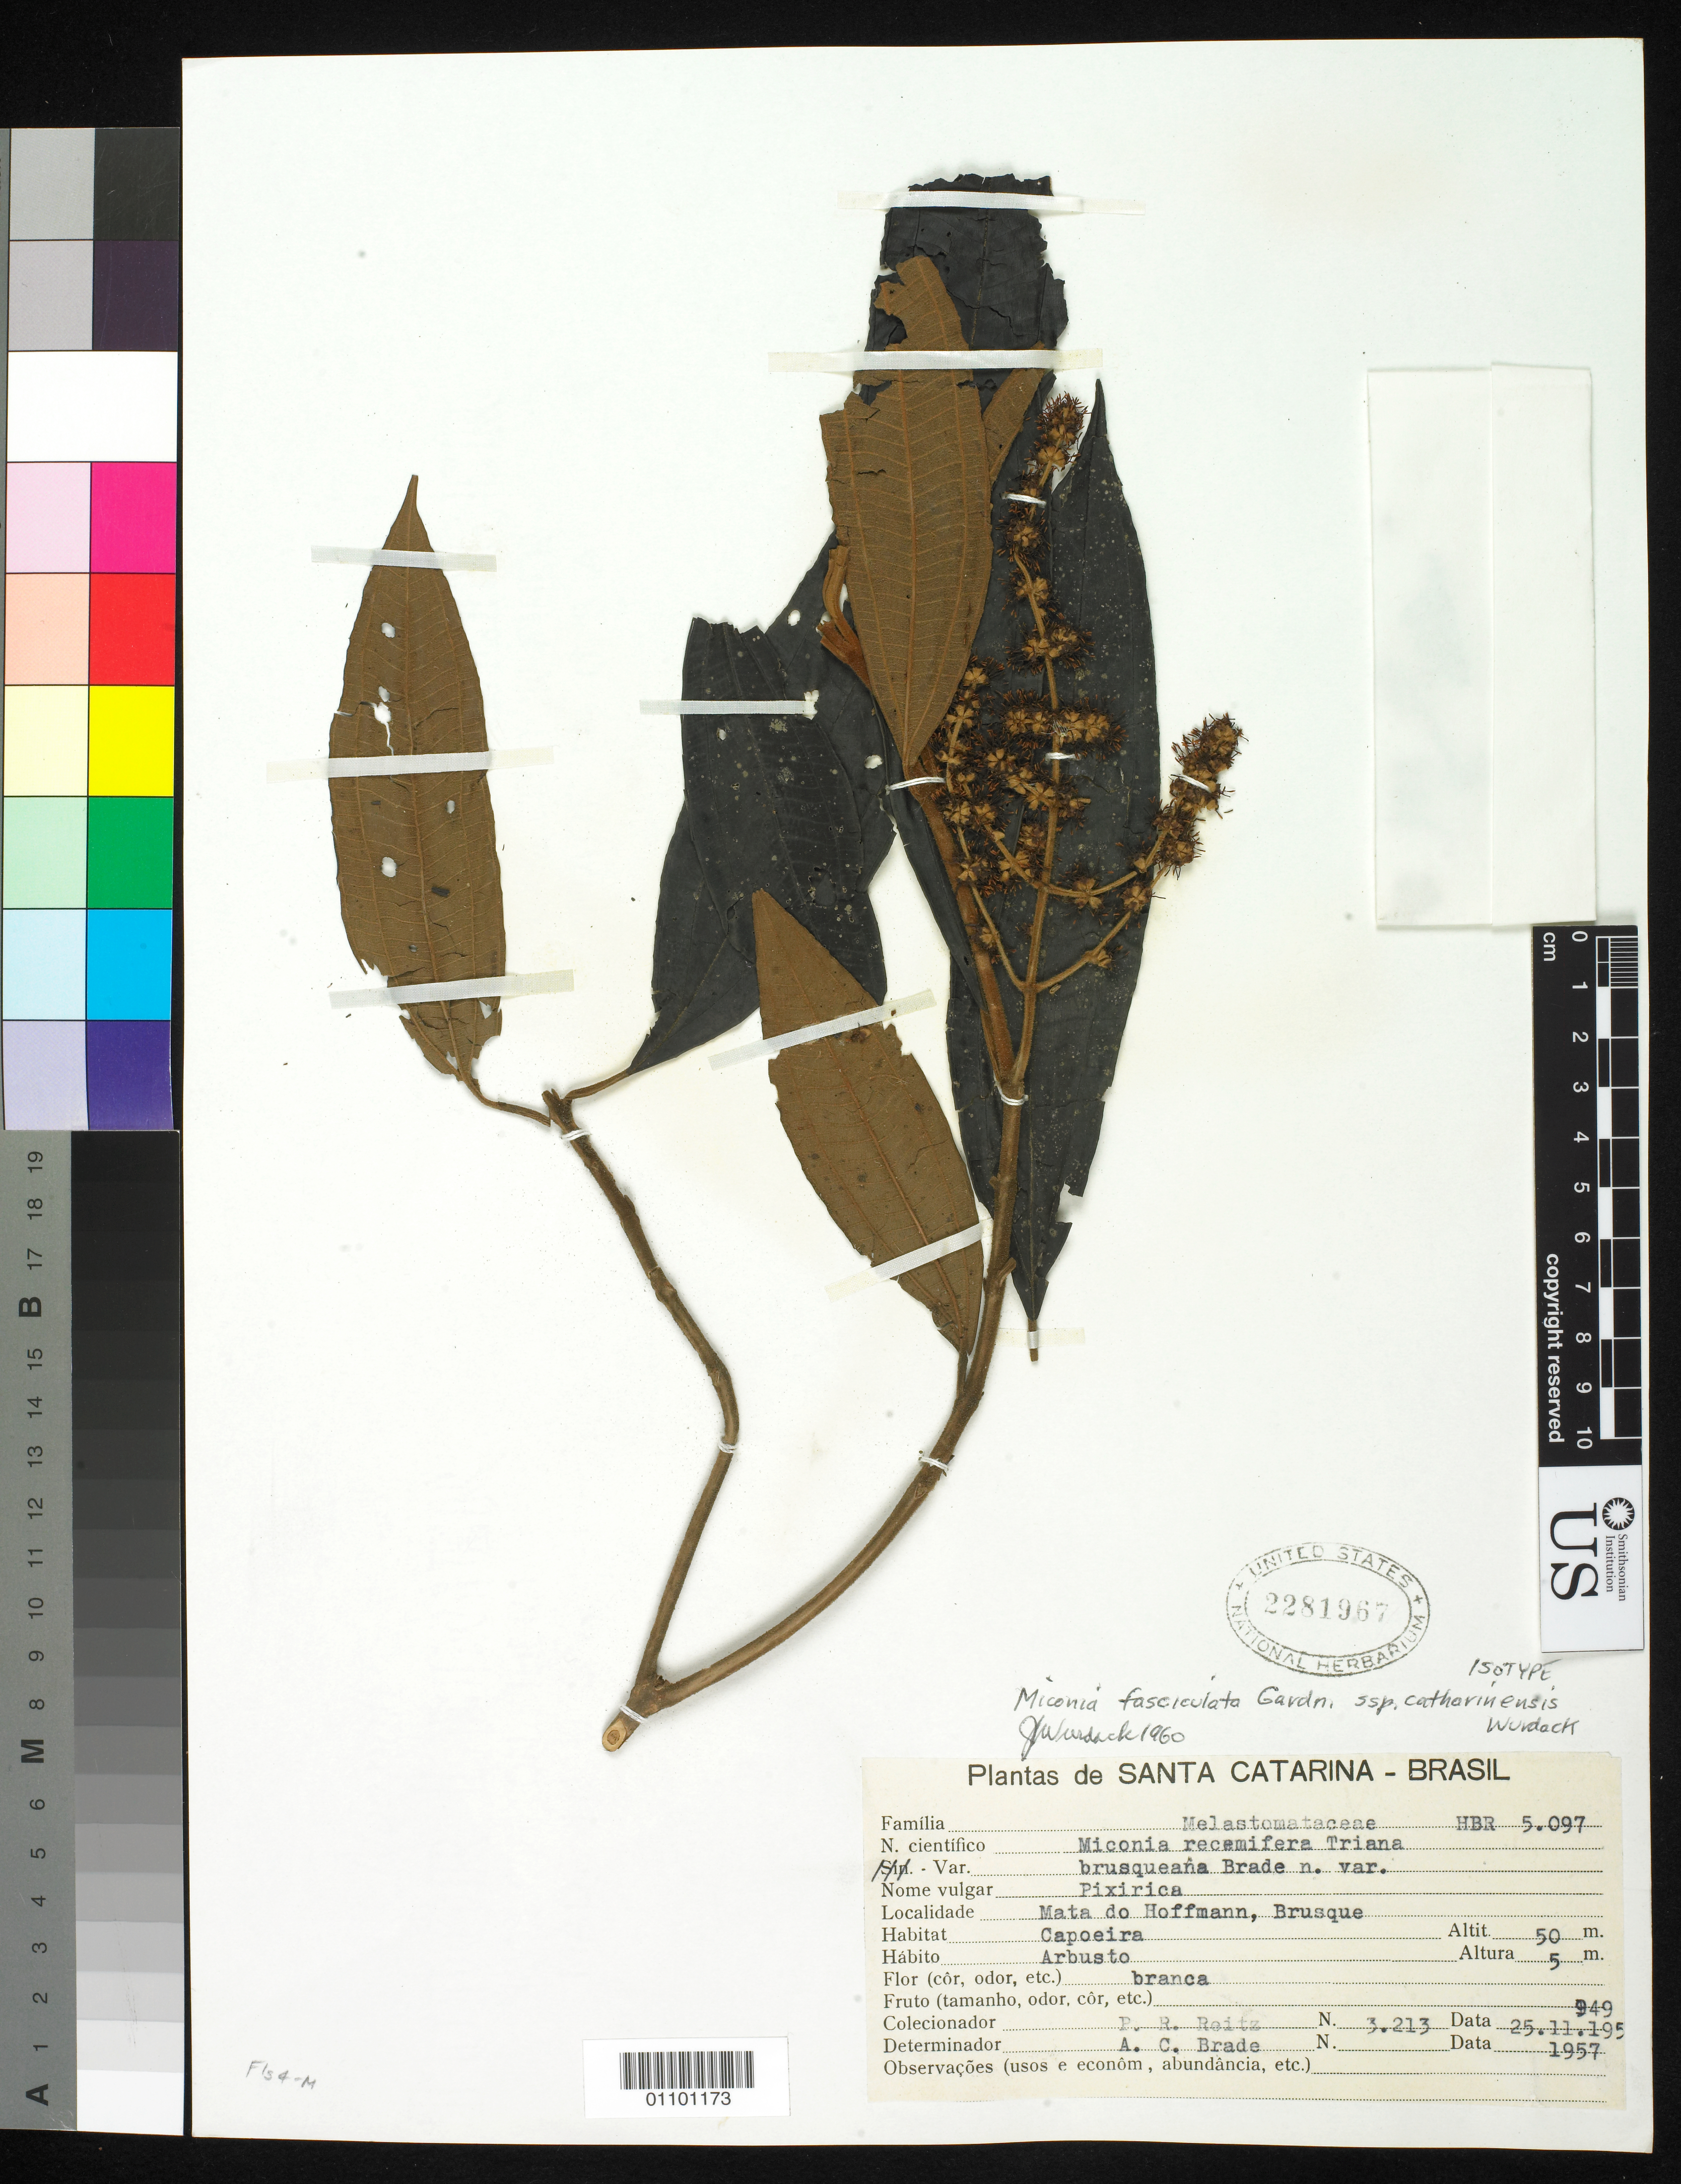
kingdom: Plantae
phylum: Tracheophyta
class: Magnoliopsida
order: Myrtales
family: Melastomataceae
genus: Miconia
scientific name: Miconia fasciculata subsp. catharinensis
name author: Wurdack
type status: Isotype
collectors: R. Reitz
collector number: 3213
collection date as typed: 25 Nov 1949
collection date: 1949-11-25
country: Brazil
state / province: Santa Catarina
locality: Brusque.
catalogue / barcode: US 2281967